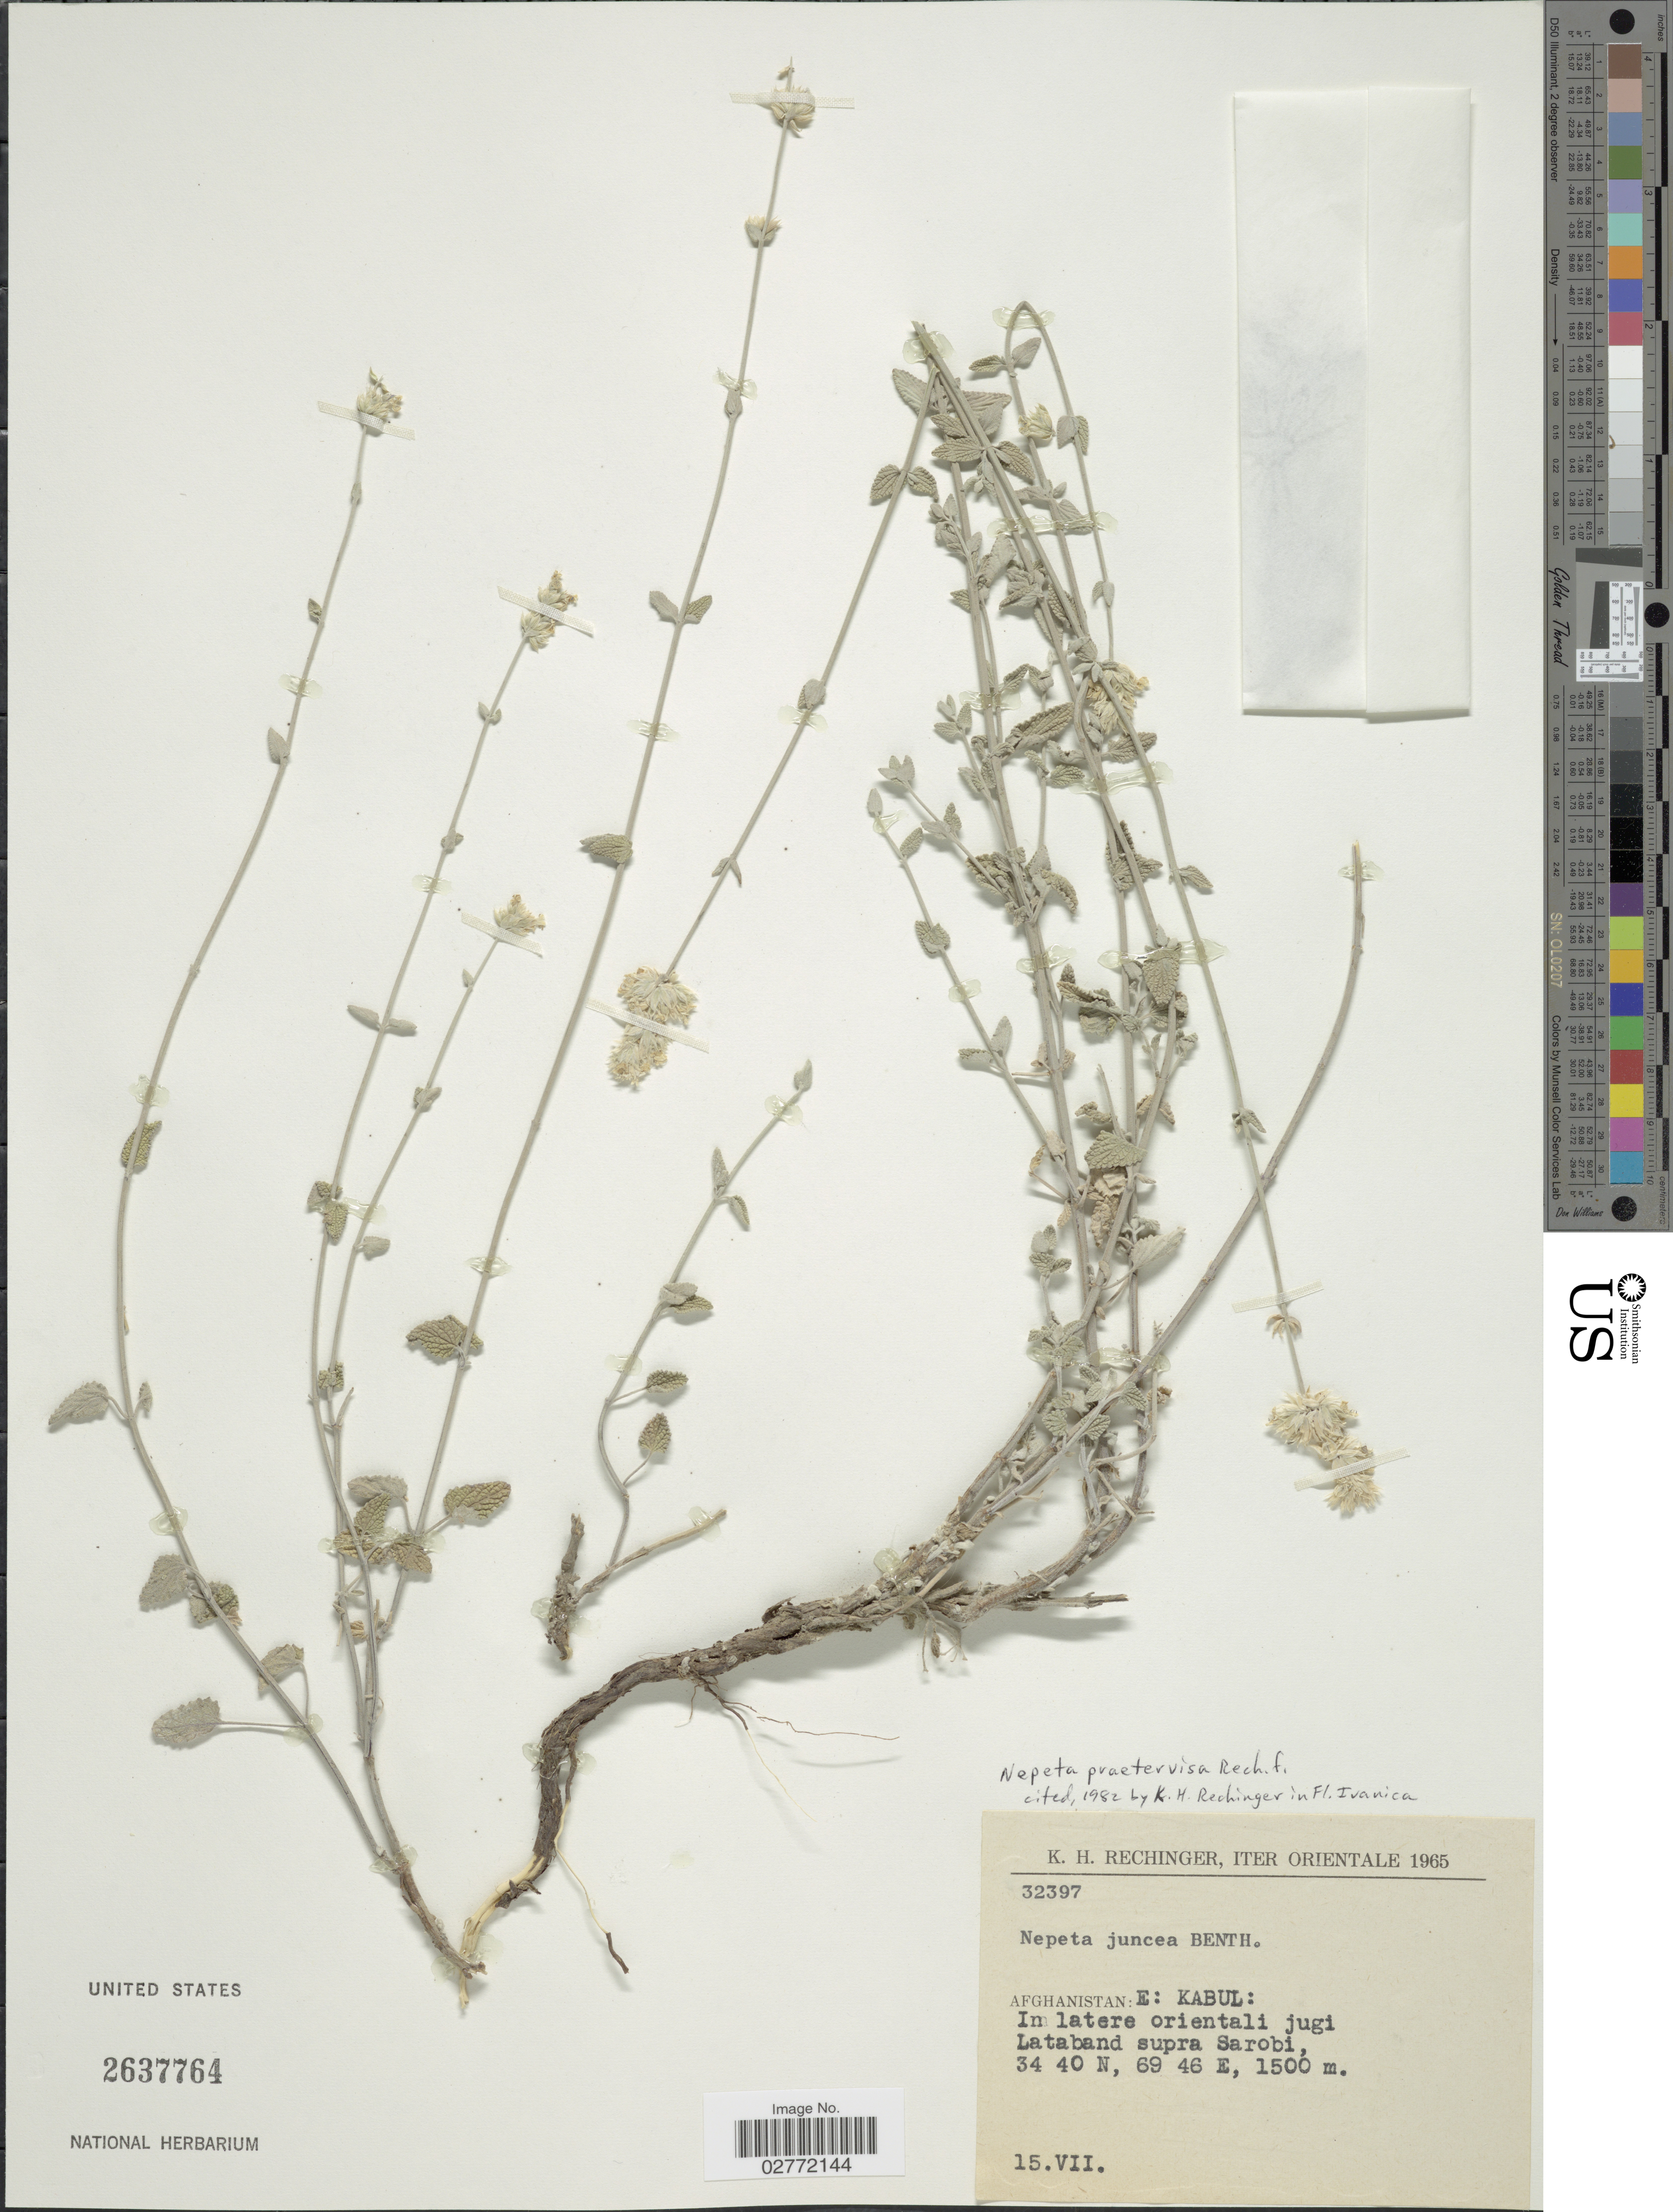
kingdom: Plantae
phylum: Tracheophyta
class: Magnoliopsida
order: Lamiales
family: Lamiaceae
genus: Nepeta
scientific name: Nepeta praetervisa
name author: Rech. f.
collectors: K. H. Rechinger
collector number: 32397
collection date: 1965-07-15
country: Afghanistan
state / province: Kabul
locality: Iter Orientale, E, Kabul, in latere orientali jugi Lataband supra Sarobi.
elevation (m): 1500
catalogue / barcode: US 2637764